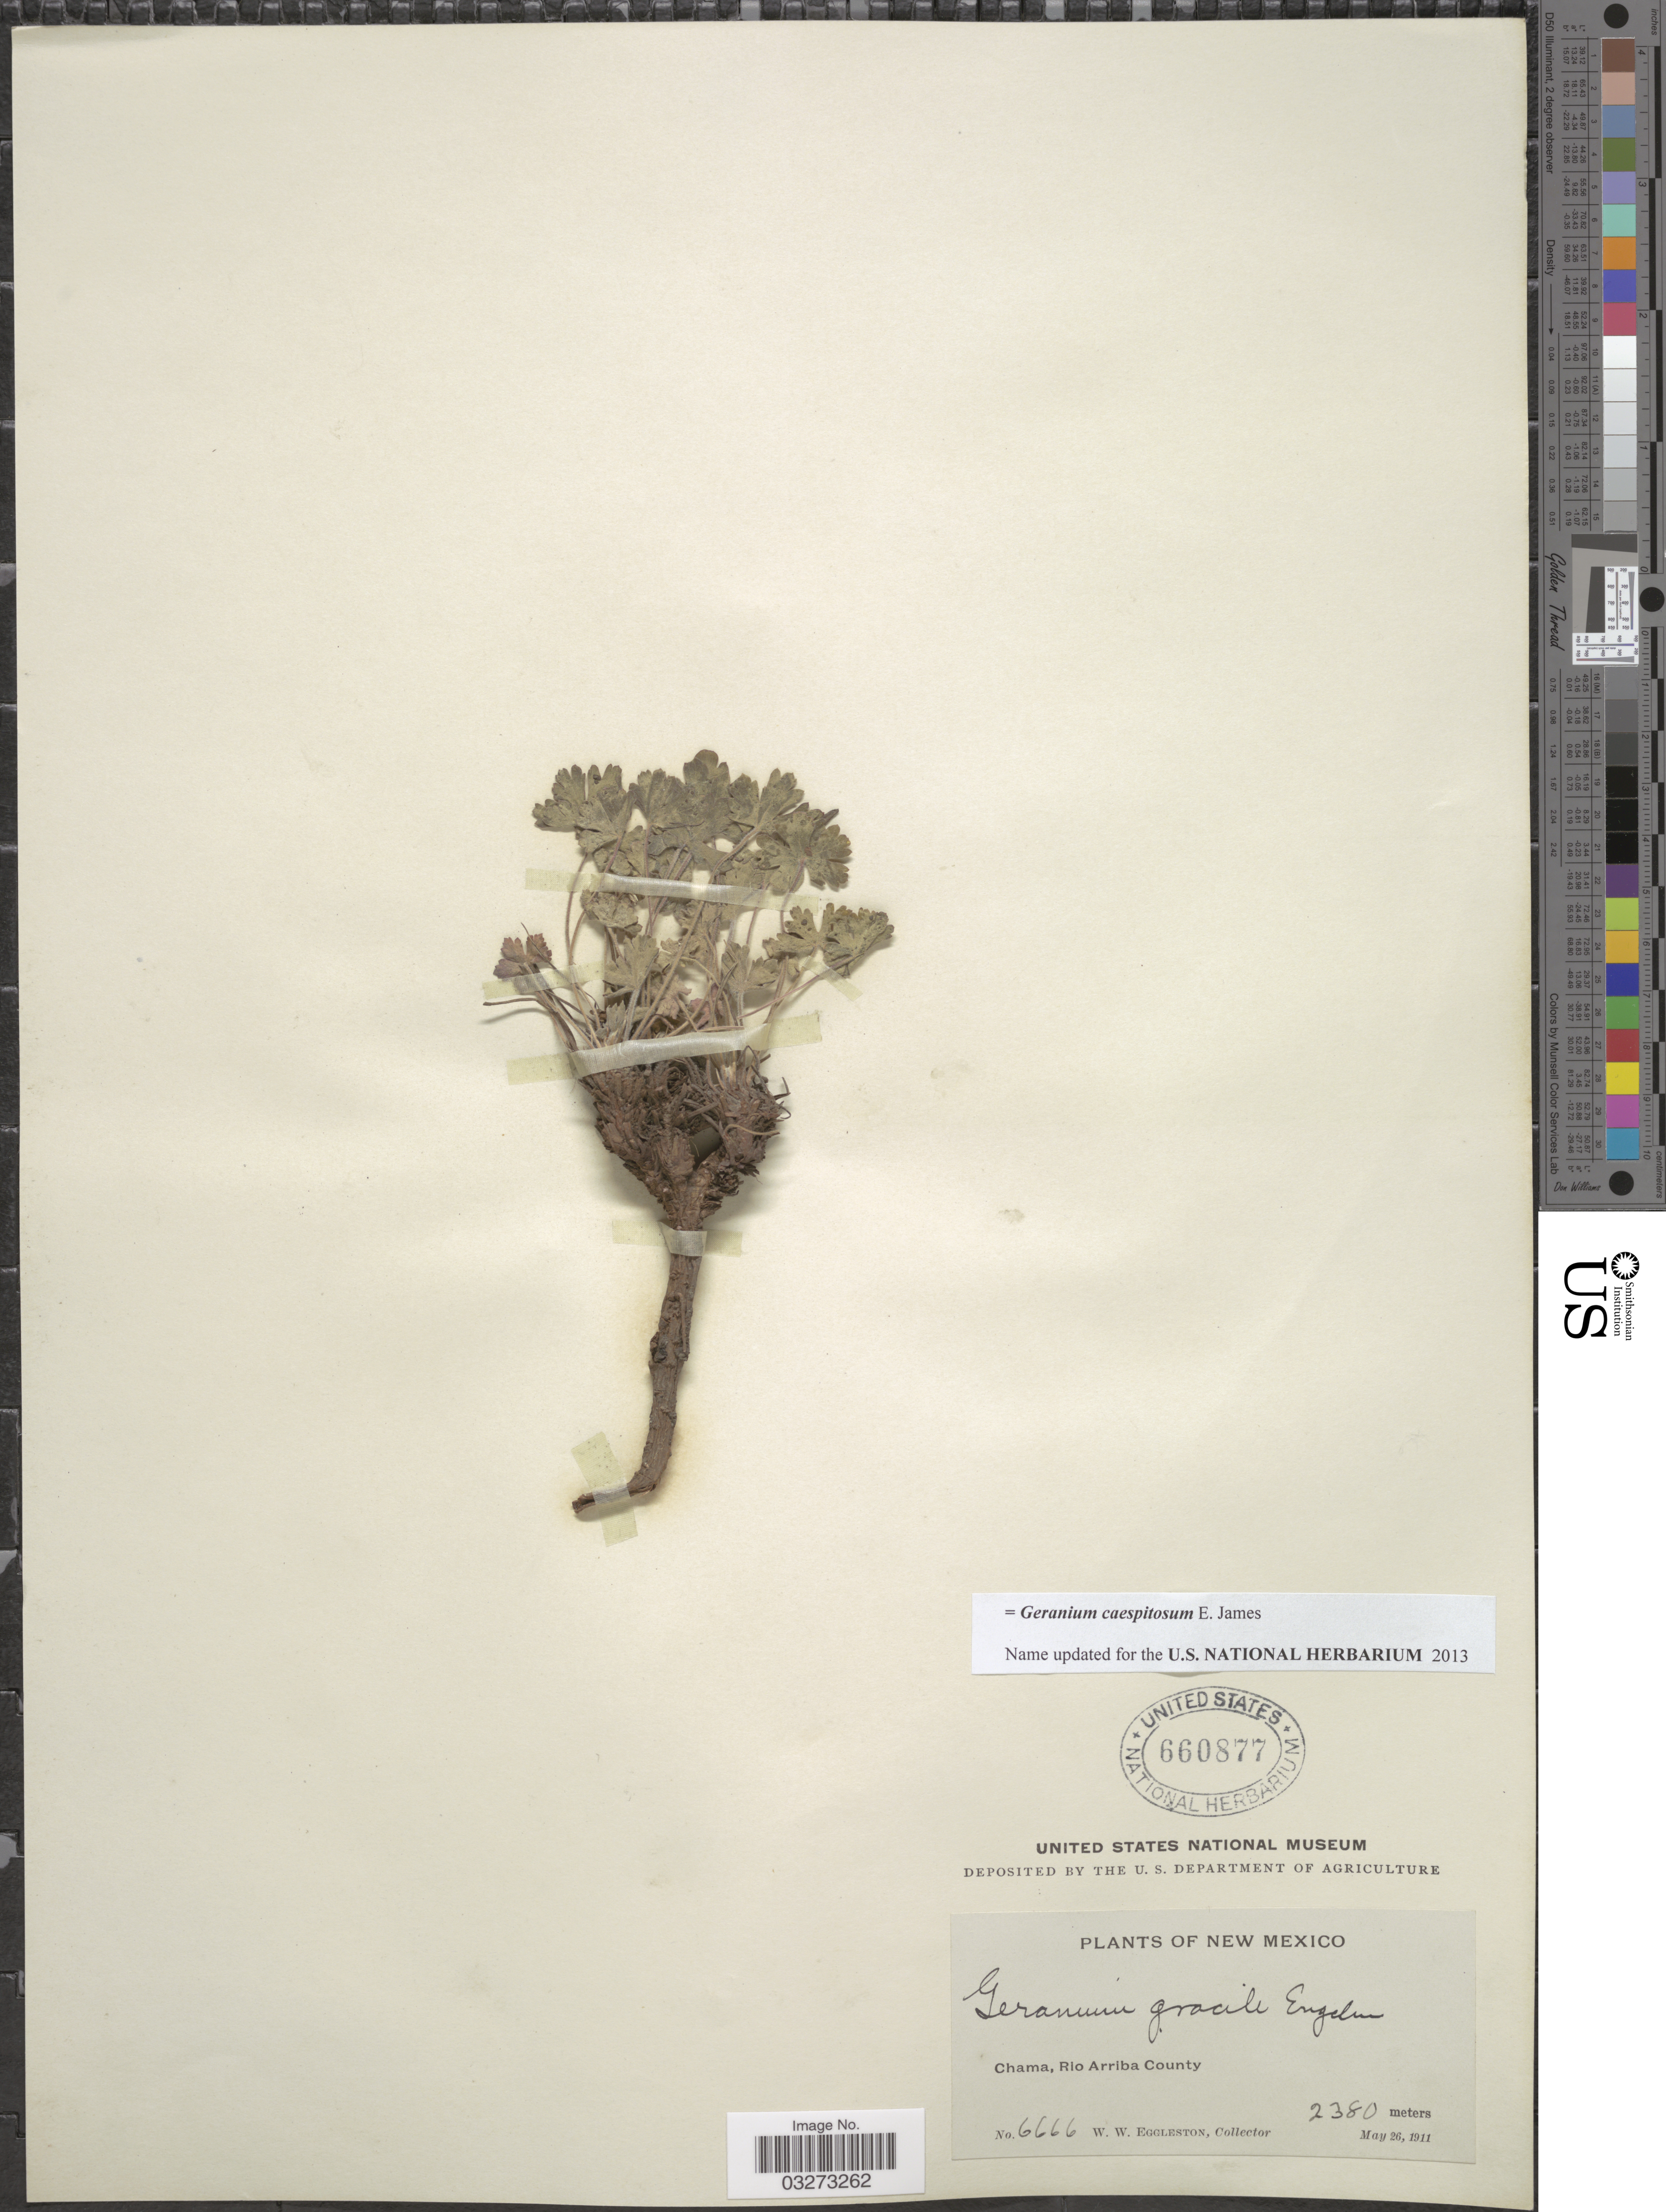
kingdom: Plantae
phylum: Tracheophyta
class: Magnoliopsida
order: Geraniales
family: Geraniaceae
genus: Geranium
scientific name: Geranium caespitosum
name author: E. James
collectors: W. W. Eggleston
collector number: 6666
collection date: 1911-05-26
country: United States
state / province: New Mexico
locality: Chama, Rio Arriba County.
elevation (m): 2380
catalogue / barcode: US 660877